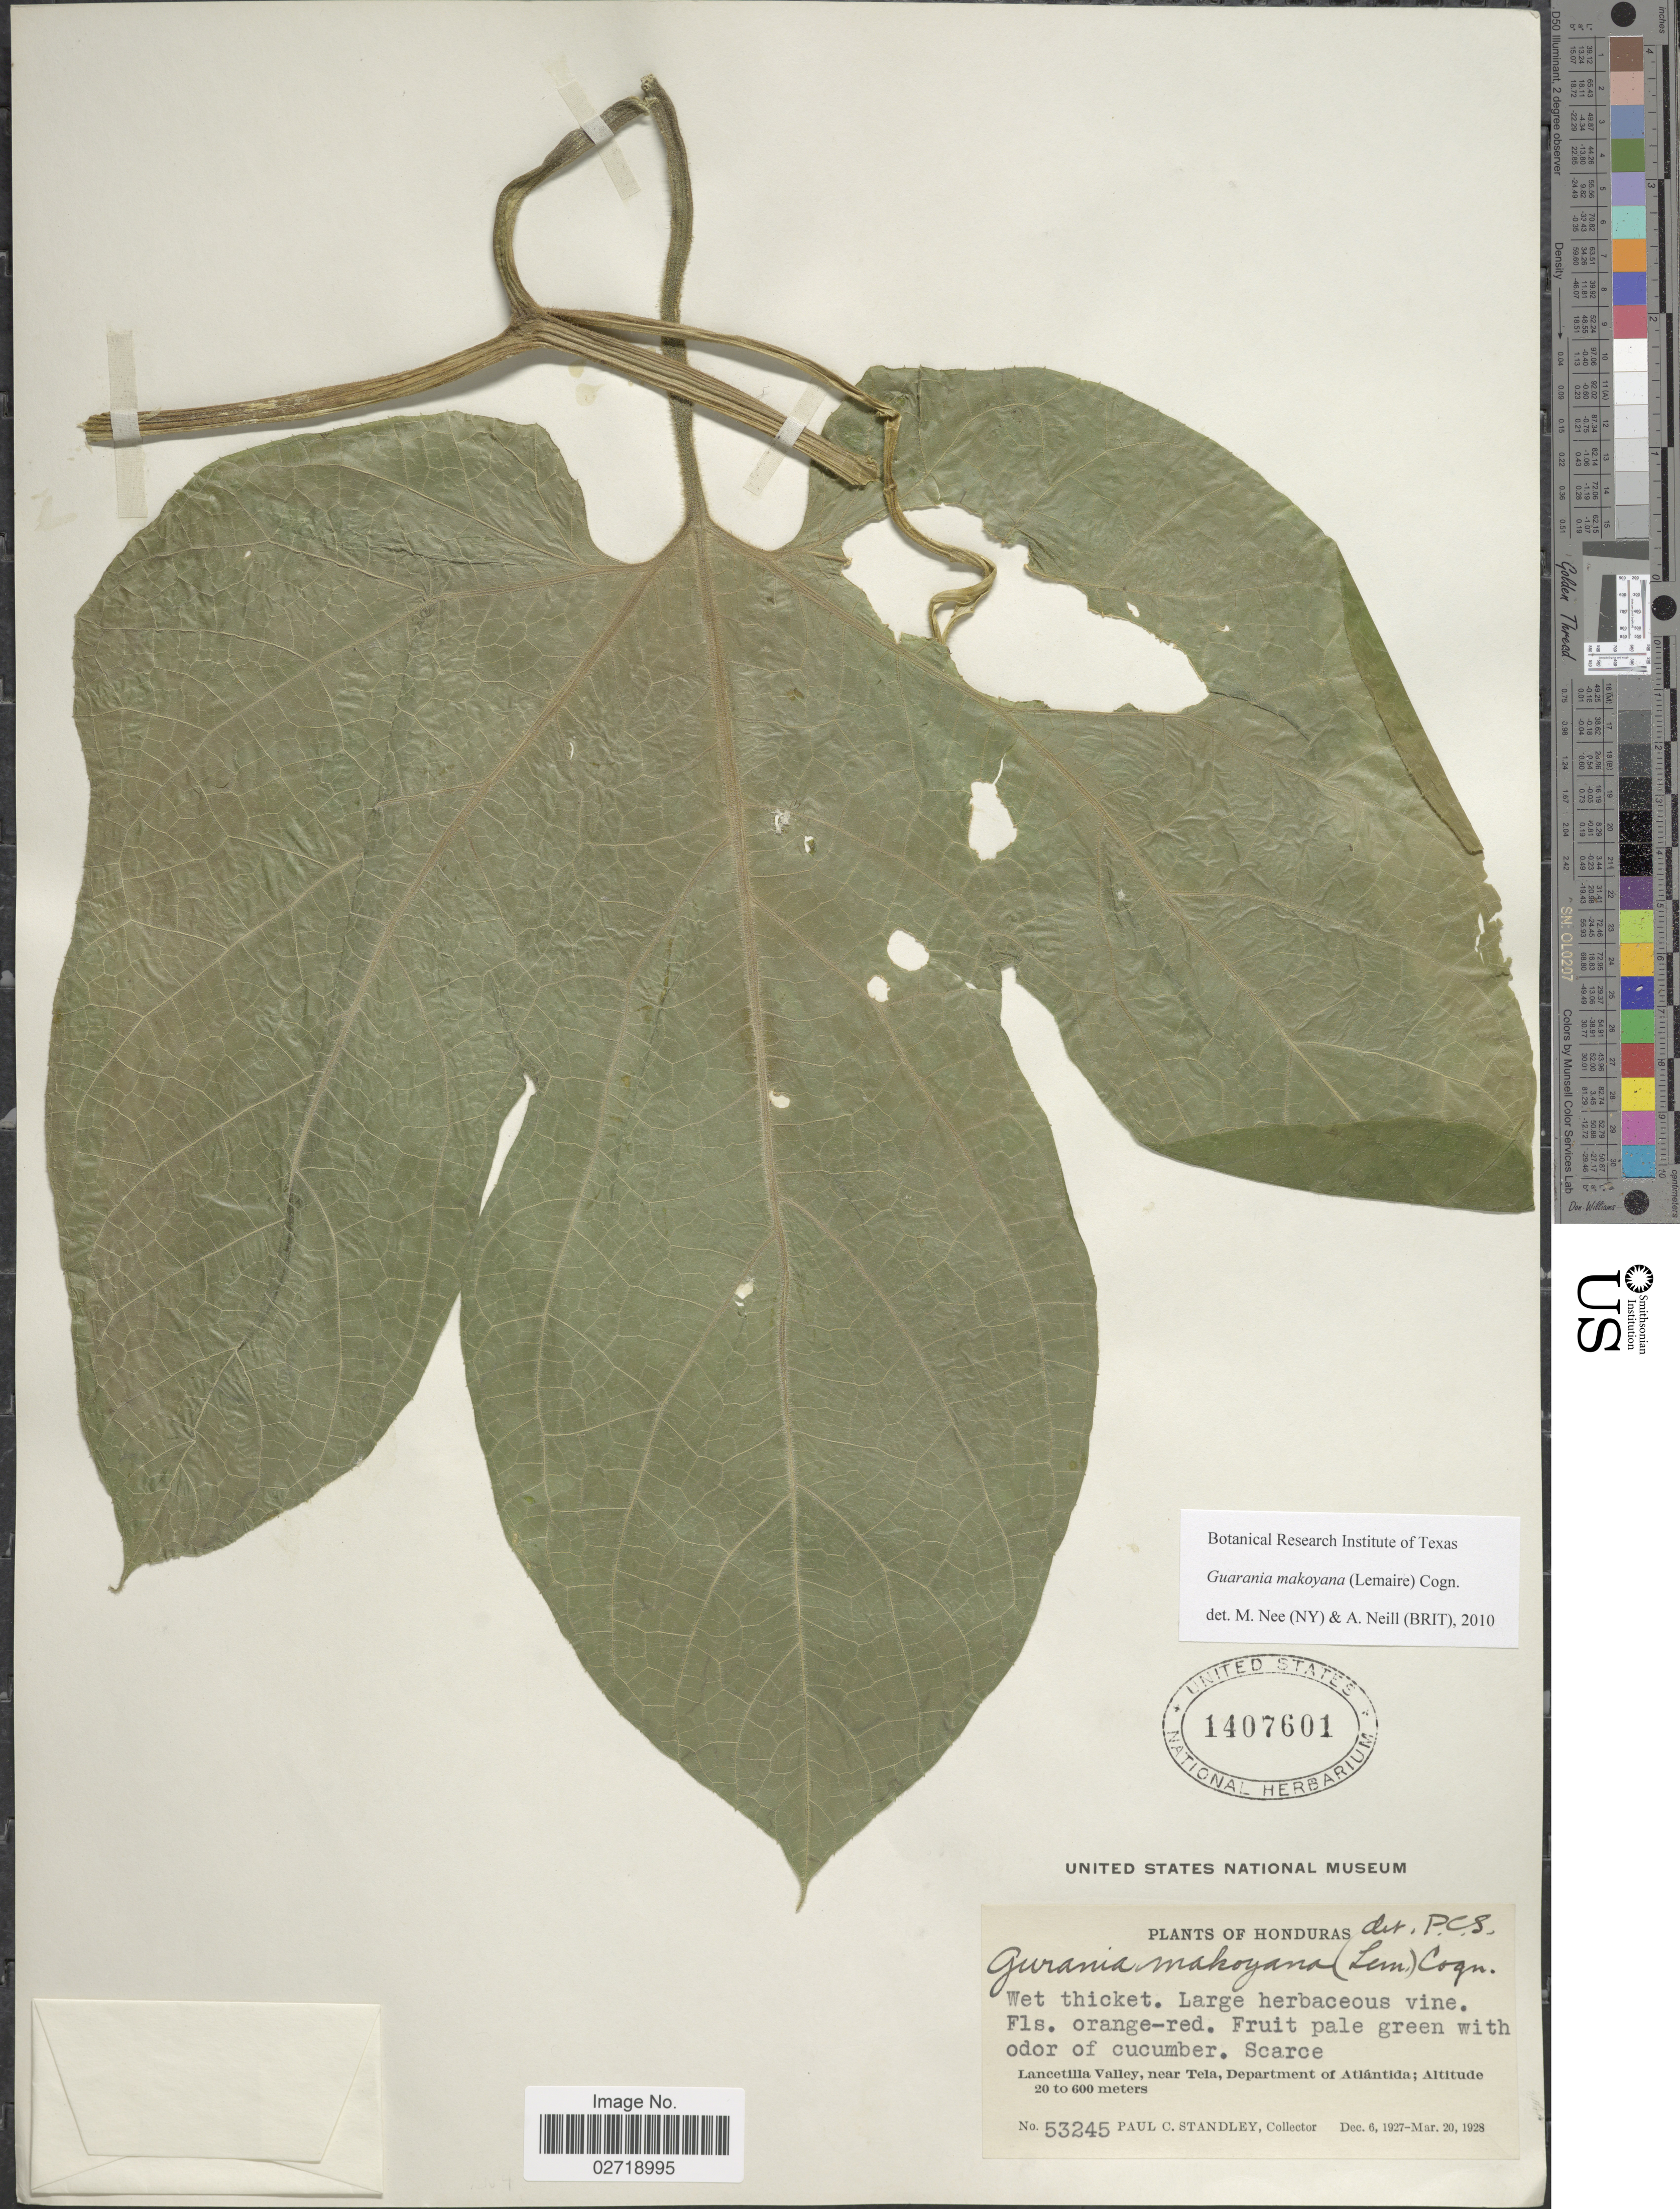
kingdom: Plantae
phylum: Tracheophyta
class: Magnoliopsida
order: Cucurbitales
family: Cucurbitaceae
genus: Gurania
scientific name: Gurania makoyana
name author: (Lem.) Cogn.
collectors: P. C. Standley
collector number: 53245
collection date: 1927-12-06/1928-03-20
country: Honduras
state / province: Atlántida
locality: Lancetilla Valley, near Tela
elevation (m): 20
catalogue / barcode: US 1407601